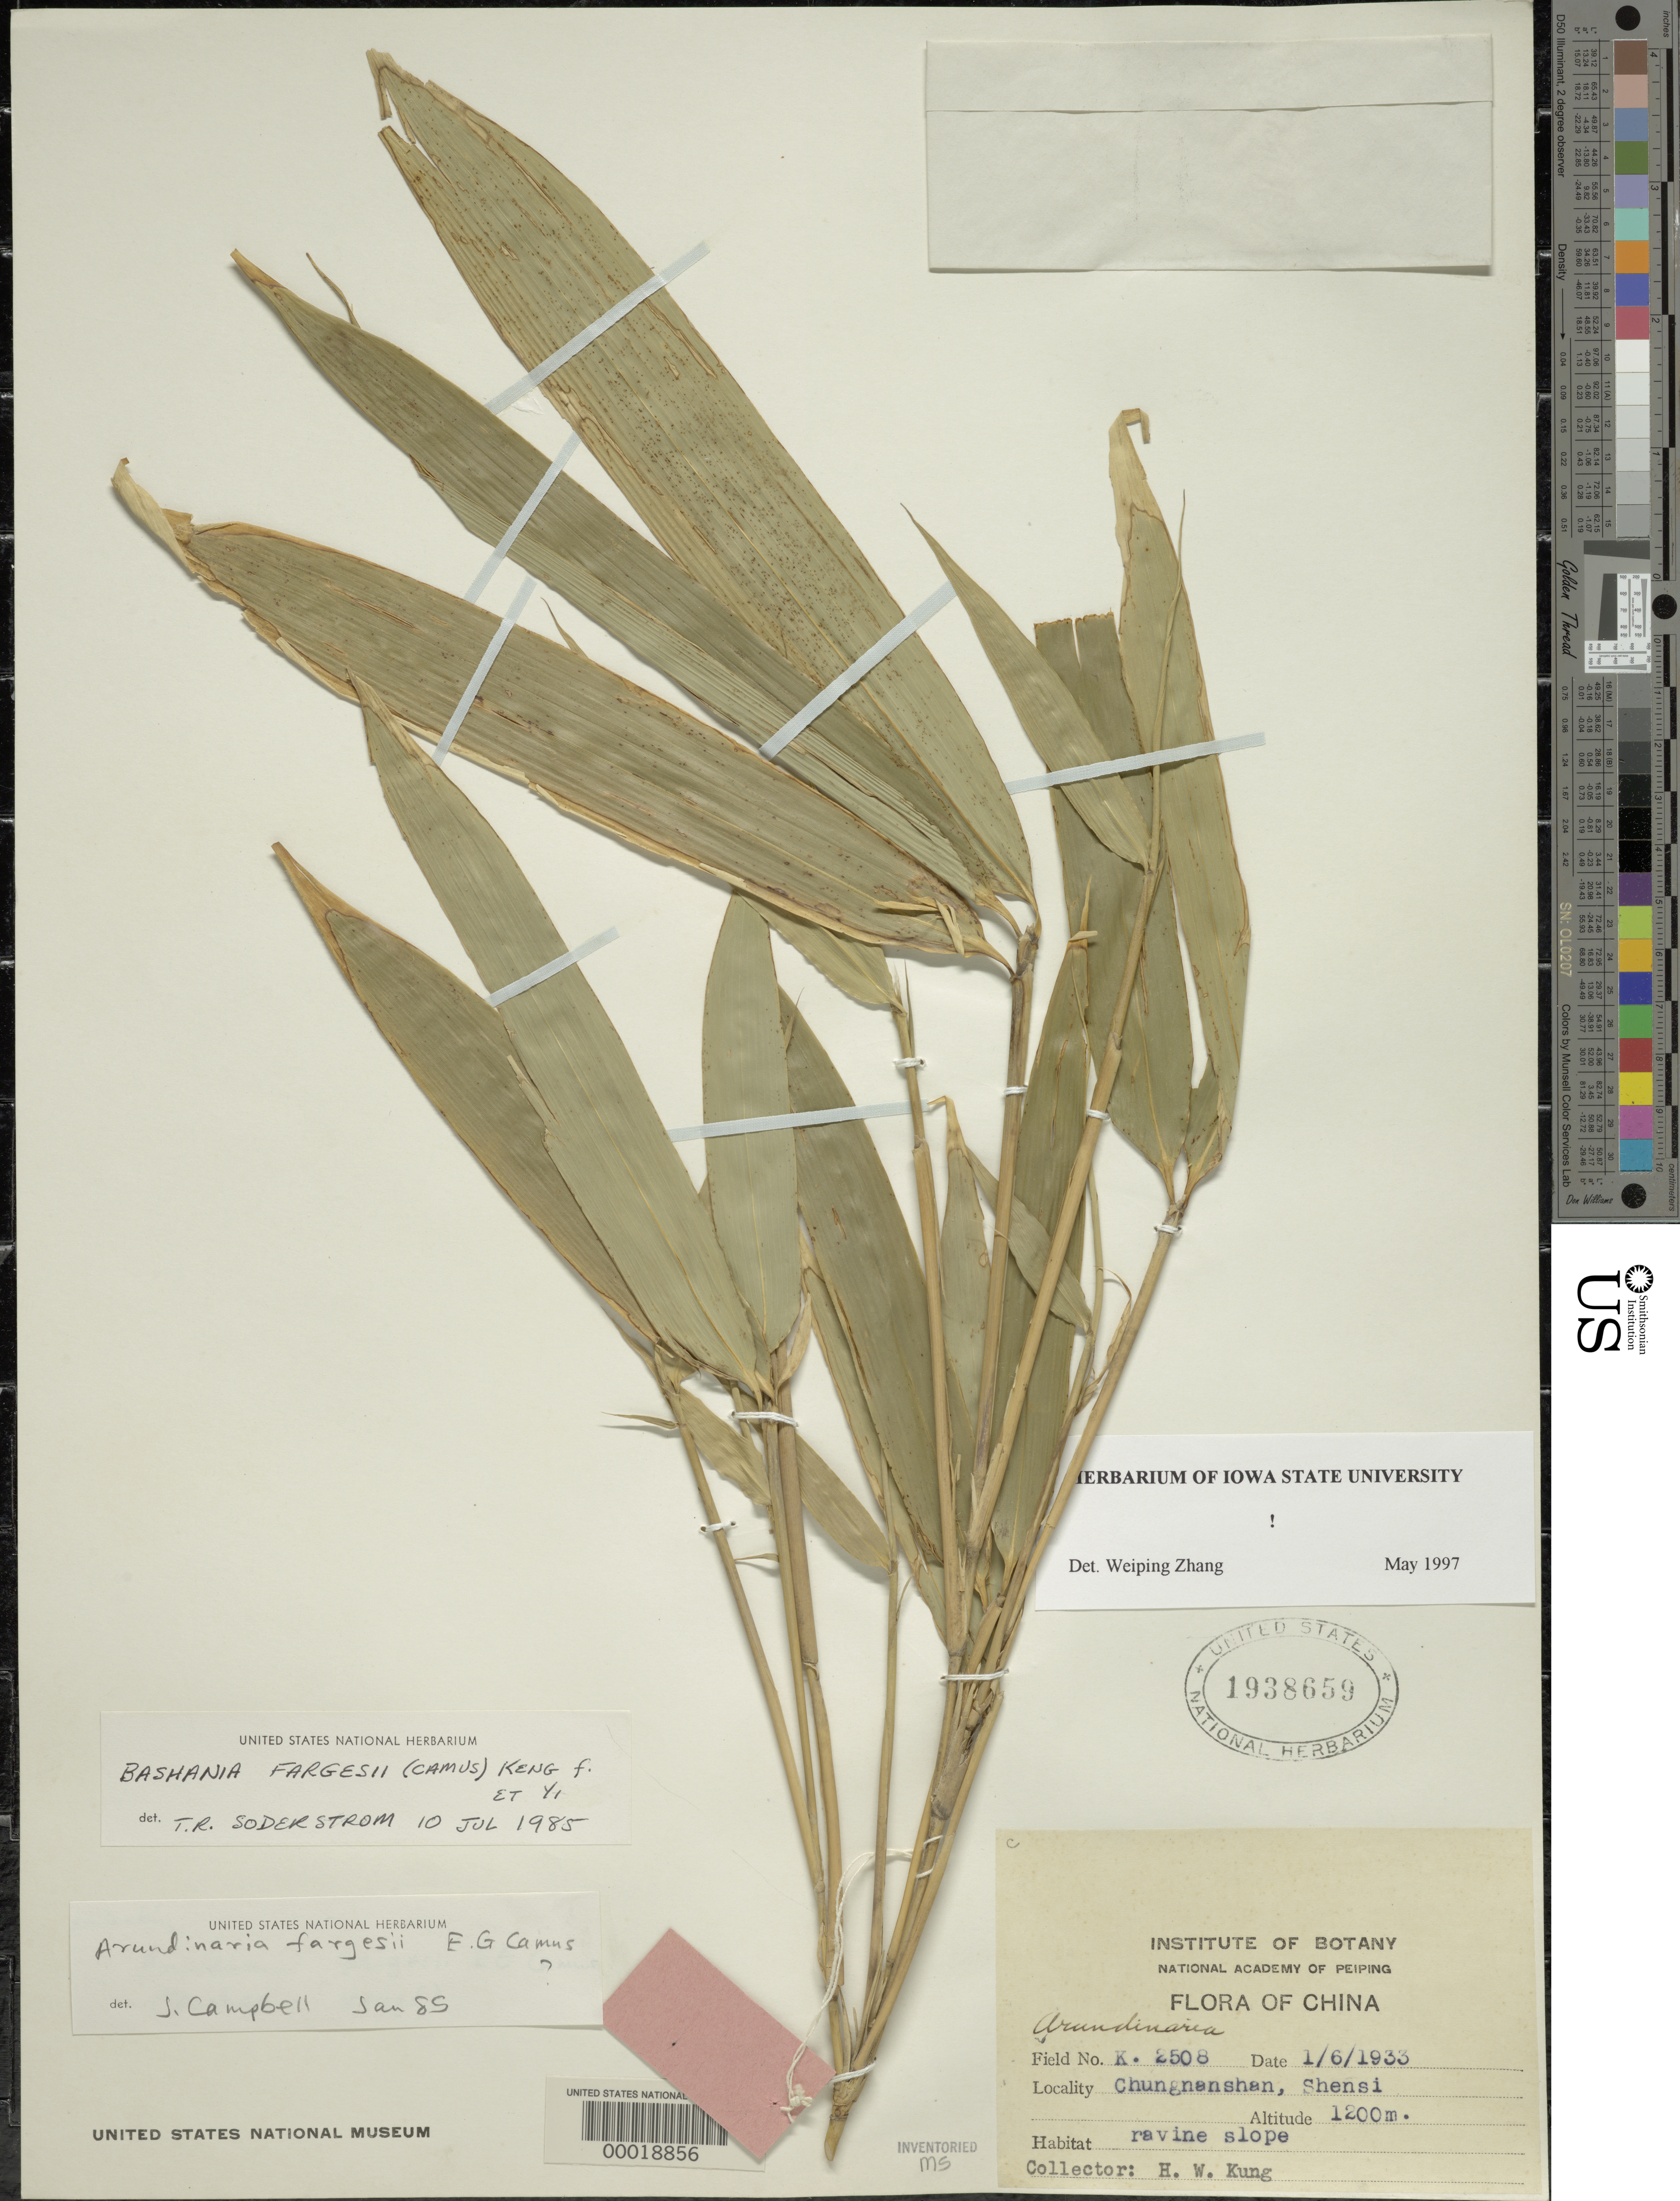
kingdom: Plantae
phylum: Tracheophyta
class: Liliopsida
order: Poales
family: Poaceae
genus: Bashania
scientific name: Bashania fargesii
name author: (E.G. Camus) Keng f. & T.P. Yi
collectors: H. Kung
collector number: K-2508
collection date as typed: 01 Jun 1933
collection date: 1933-06-01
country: China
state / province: Shaanxi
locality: Chungnanshan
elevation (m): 1200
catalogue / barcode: US 1938659